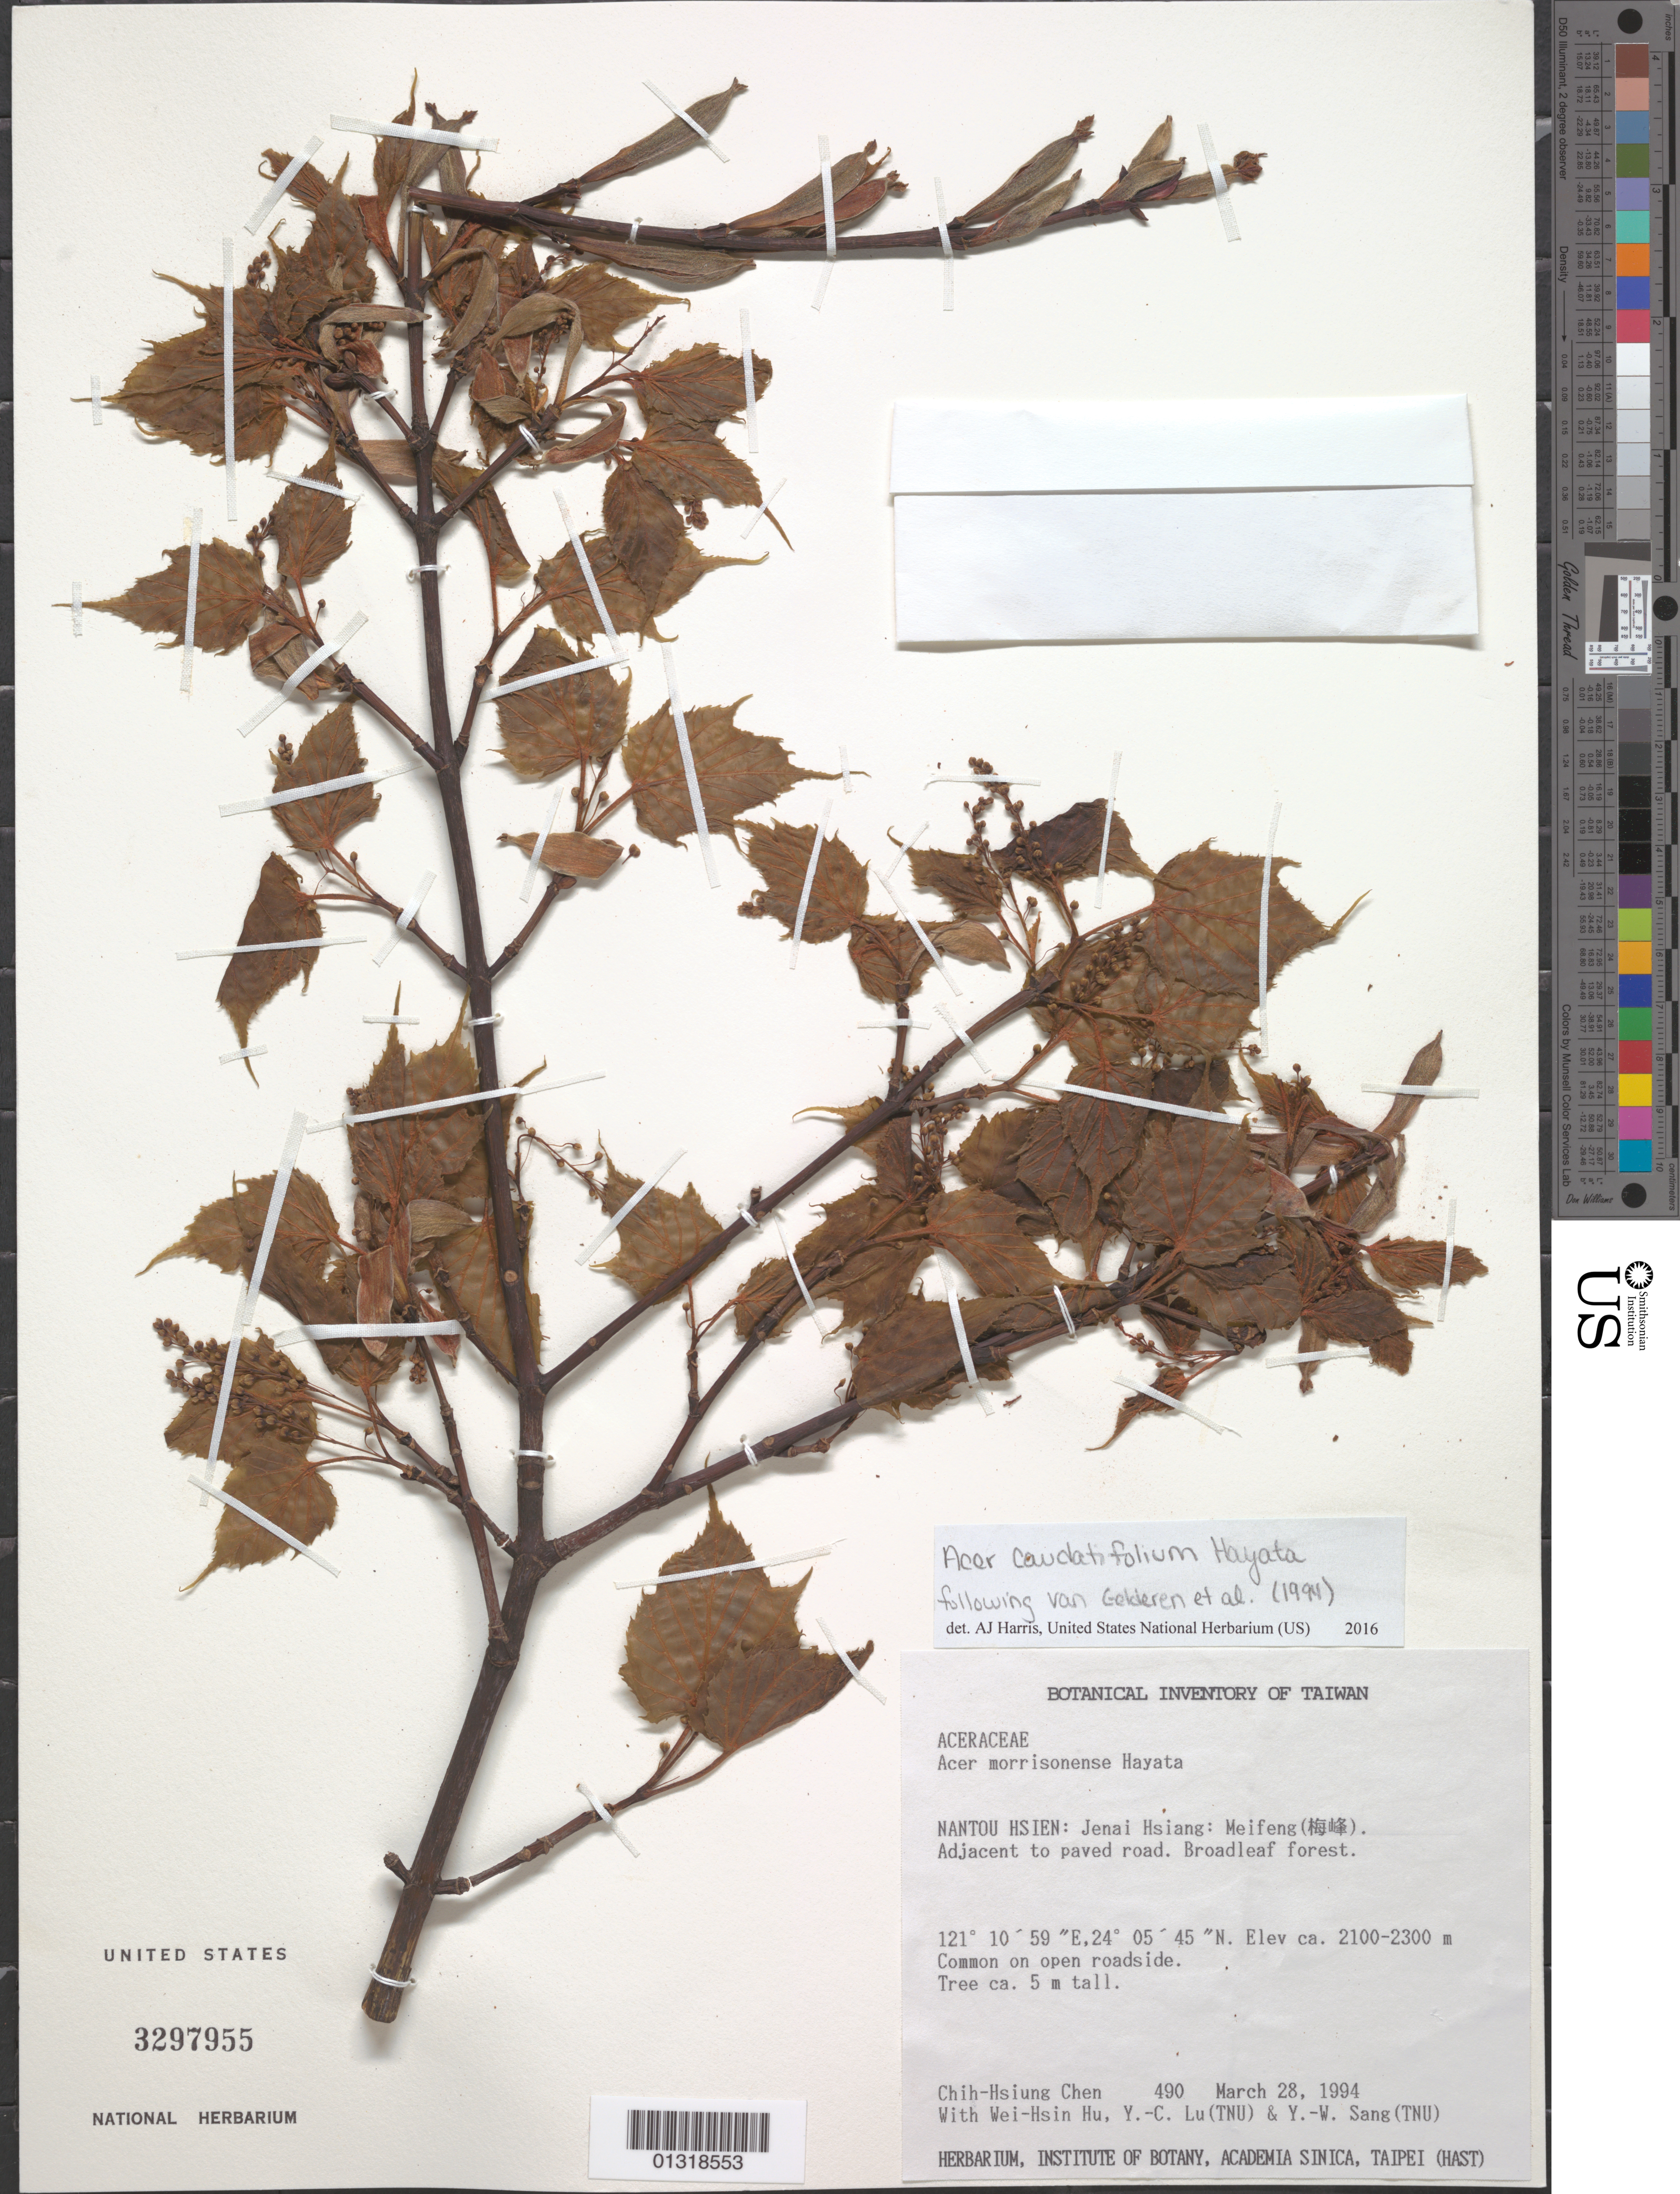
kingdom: Plantae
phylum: Tracheophyta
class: Magnoliopsida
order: Sapindales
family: Sapindaceae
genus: Acer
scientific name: Acer caudatifolium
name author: Hayata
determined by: Harris, A. J.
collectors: C.-H. Chen, W. H. Hu, Y. C. Lu & Y. Sang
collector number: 490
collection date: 1994-03-28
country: Taiwan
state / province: Nantou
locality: Jenai Hsiang: Meifeng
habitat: Adjacent to paved road. Broadleaf forest. Common on open roadside.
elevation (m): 2100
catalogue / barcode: US 3297955